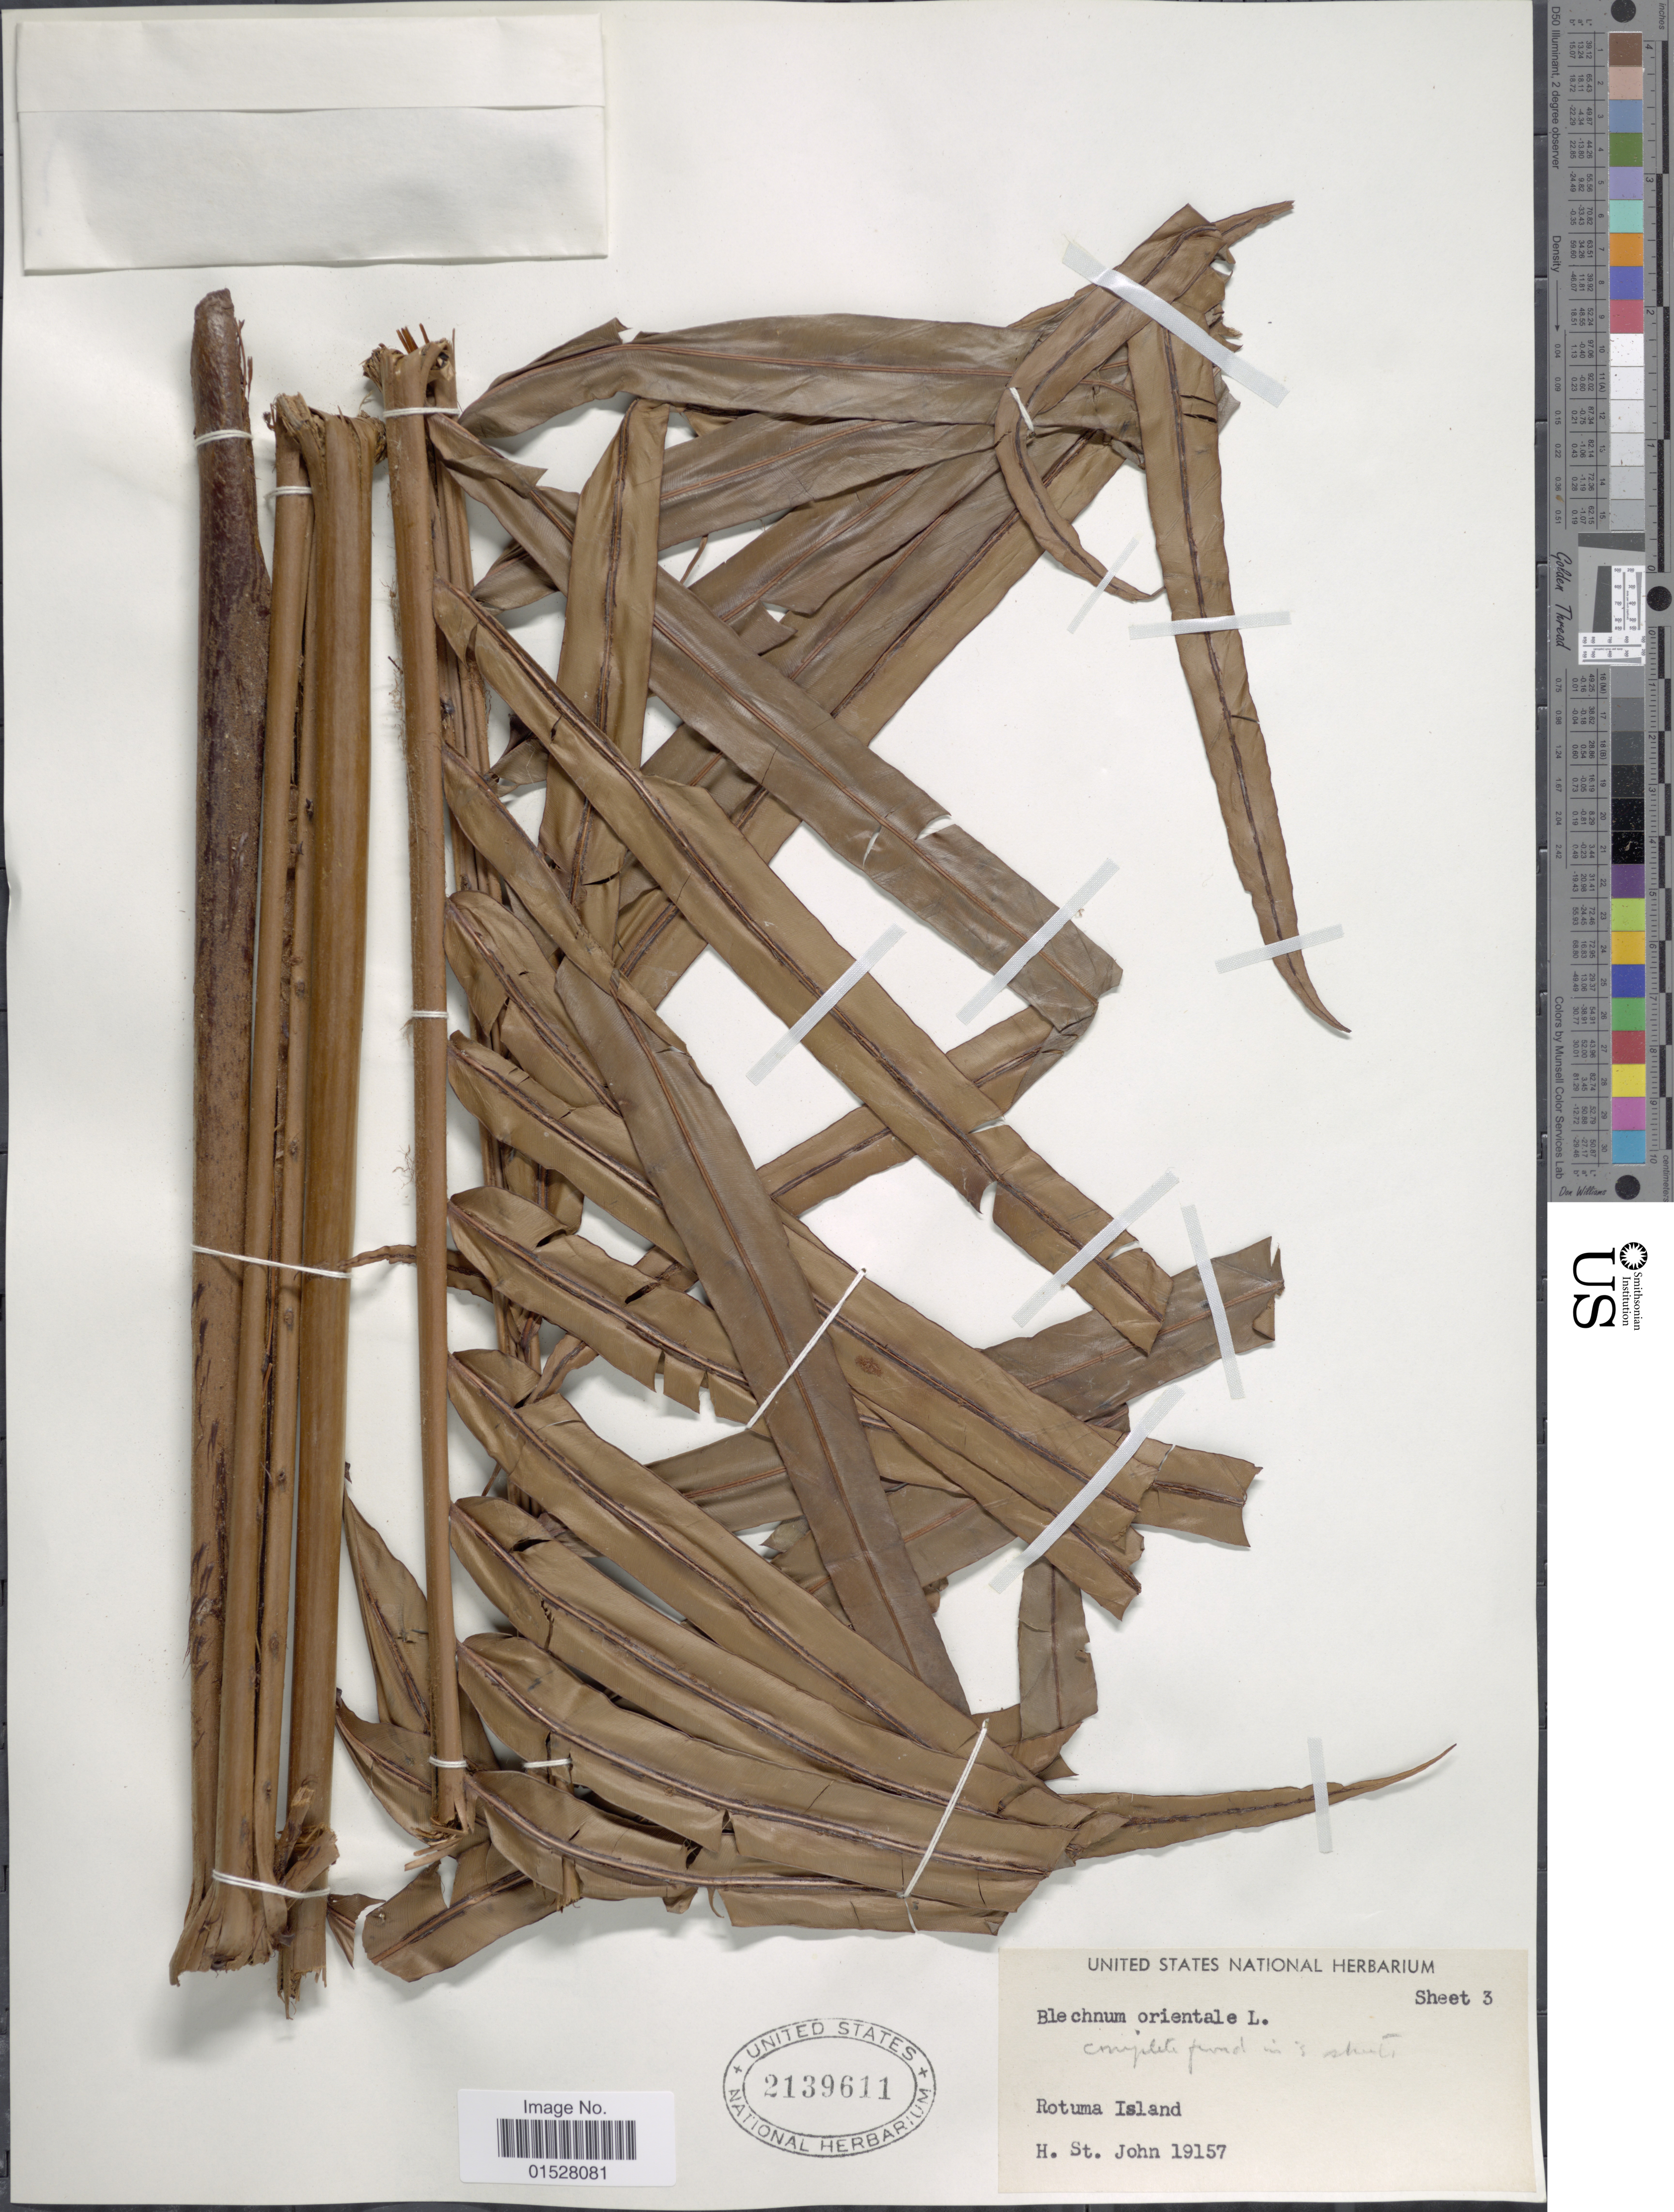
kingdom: Plantae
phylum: Tracheophyta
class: Polypodiopsida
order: Polypodiales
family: Blechnaceae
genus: Blechnum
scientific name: Blechnum orientale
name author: L.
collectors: H. St. John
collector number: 19157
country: Fiji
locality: Rotuma Island.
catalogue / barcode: US 2139611